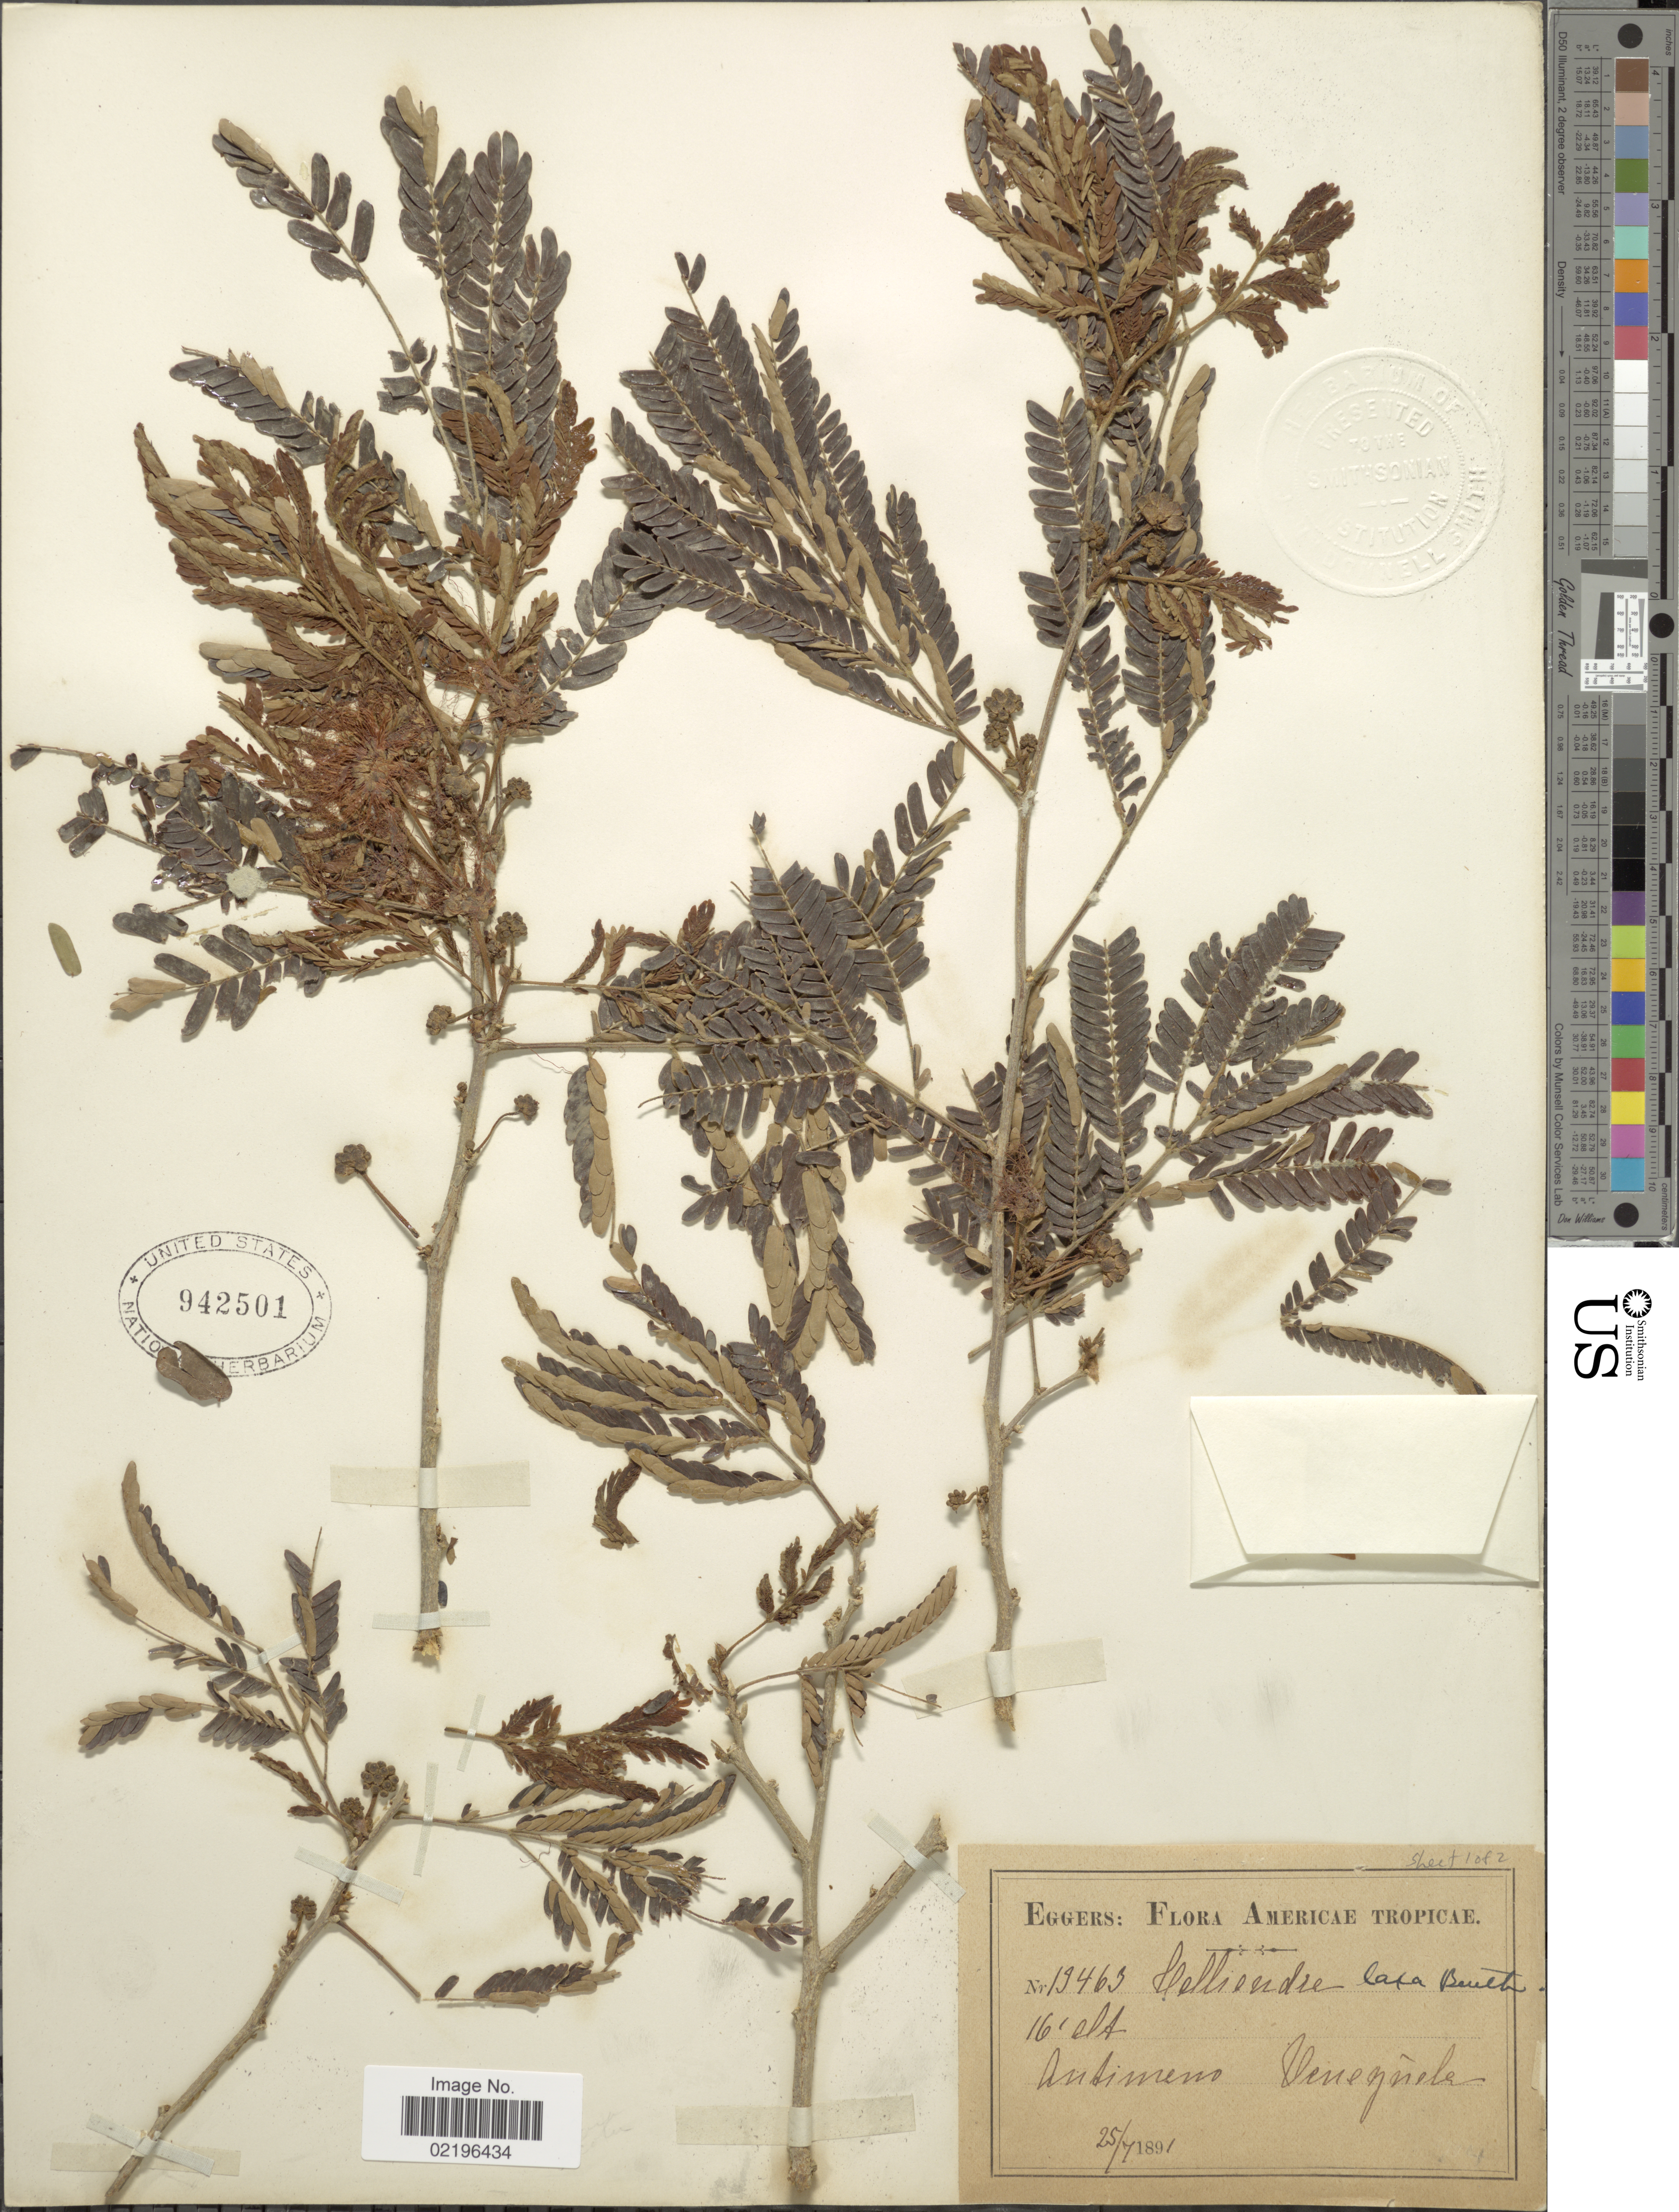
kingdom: Plantae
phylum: Tracheophyta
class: Magnoliopsida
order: Fabales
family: Fabaceae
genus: Calliandra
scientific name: Calliandra laxa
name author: (Willd.) Benth.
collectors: -. Eggers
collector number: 19463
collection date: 1891-07-25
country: Venezuela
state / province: Distrito Federal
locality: Antimano, Caracas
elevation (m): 5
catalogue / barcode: US 942501